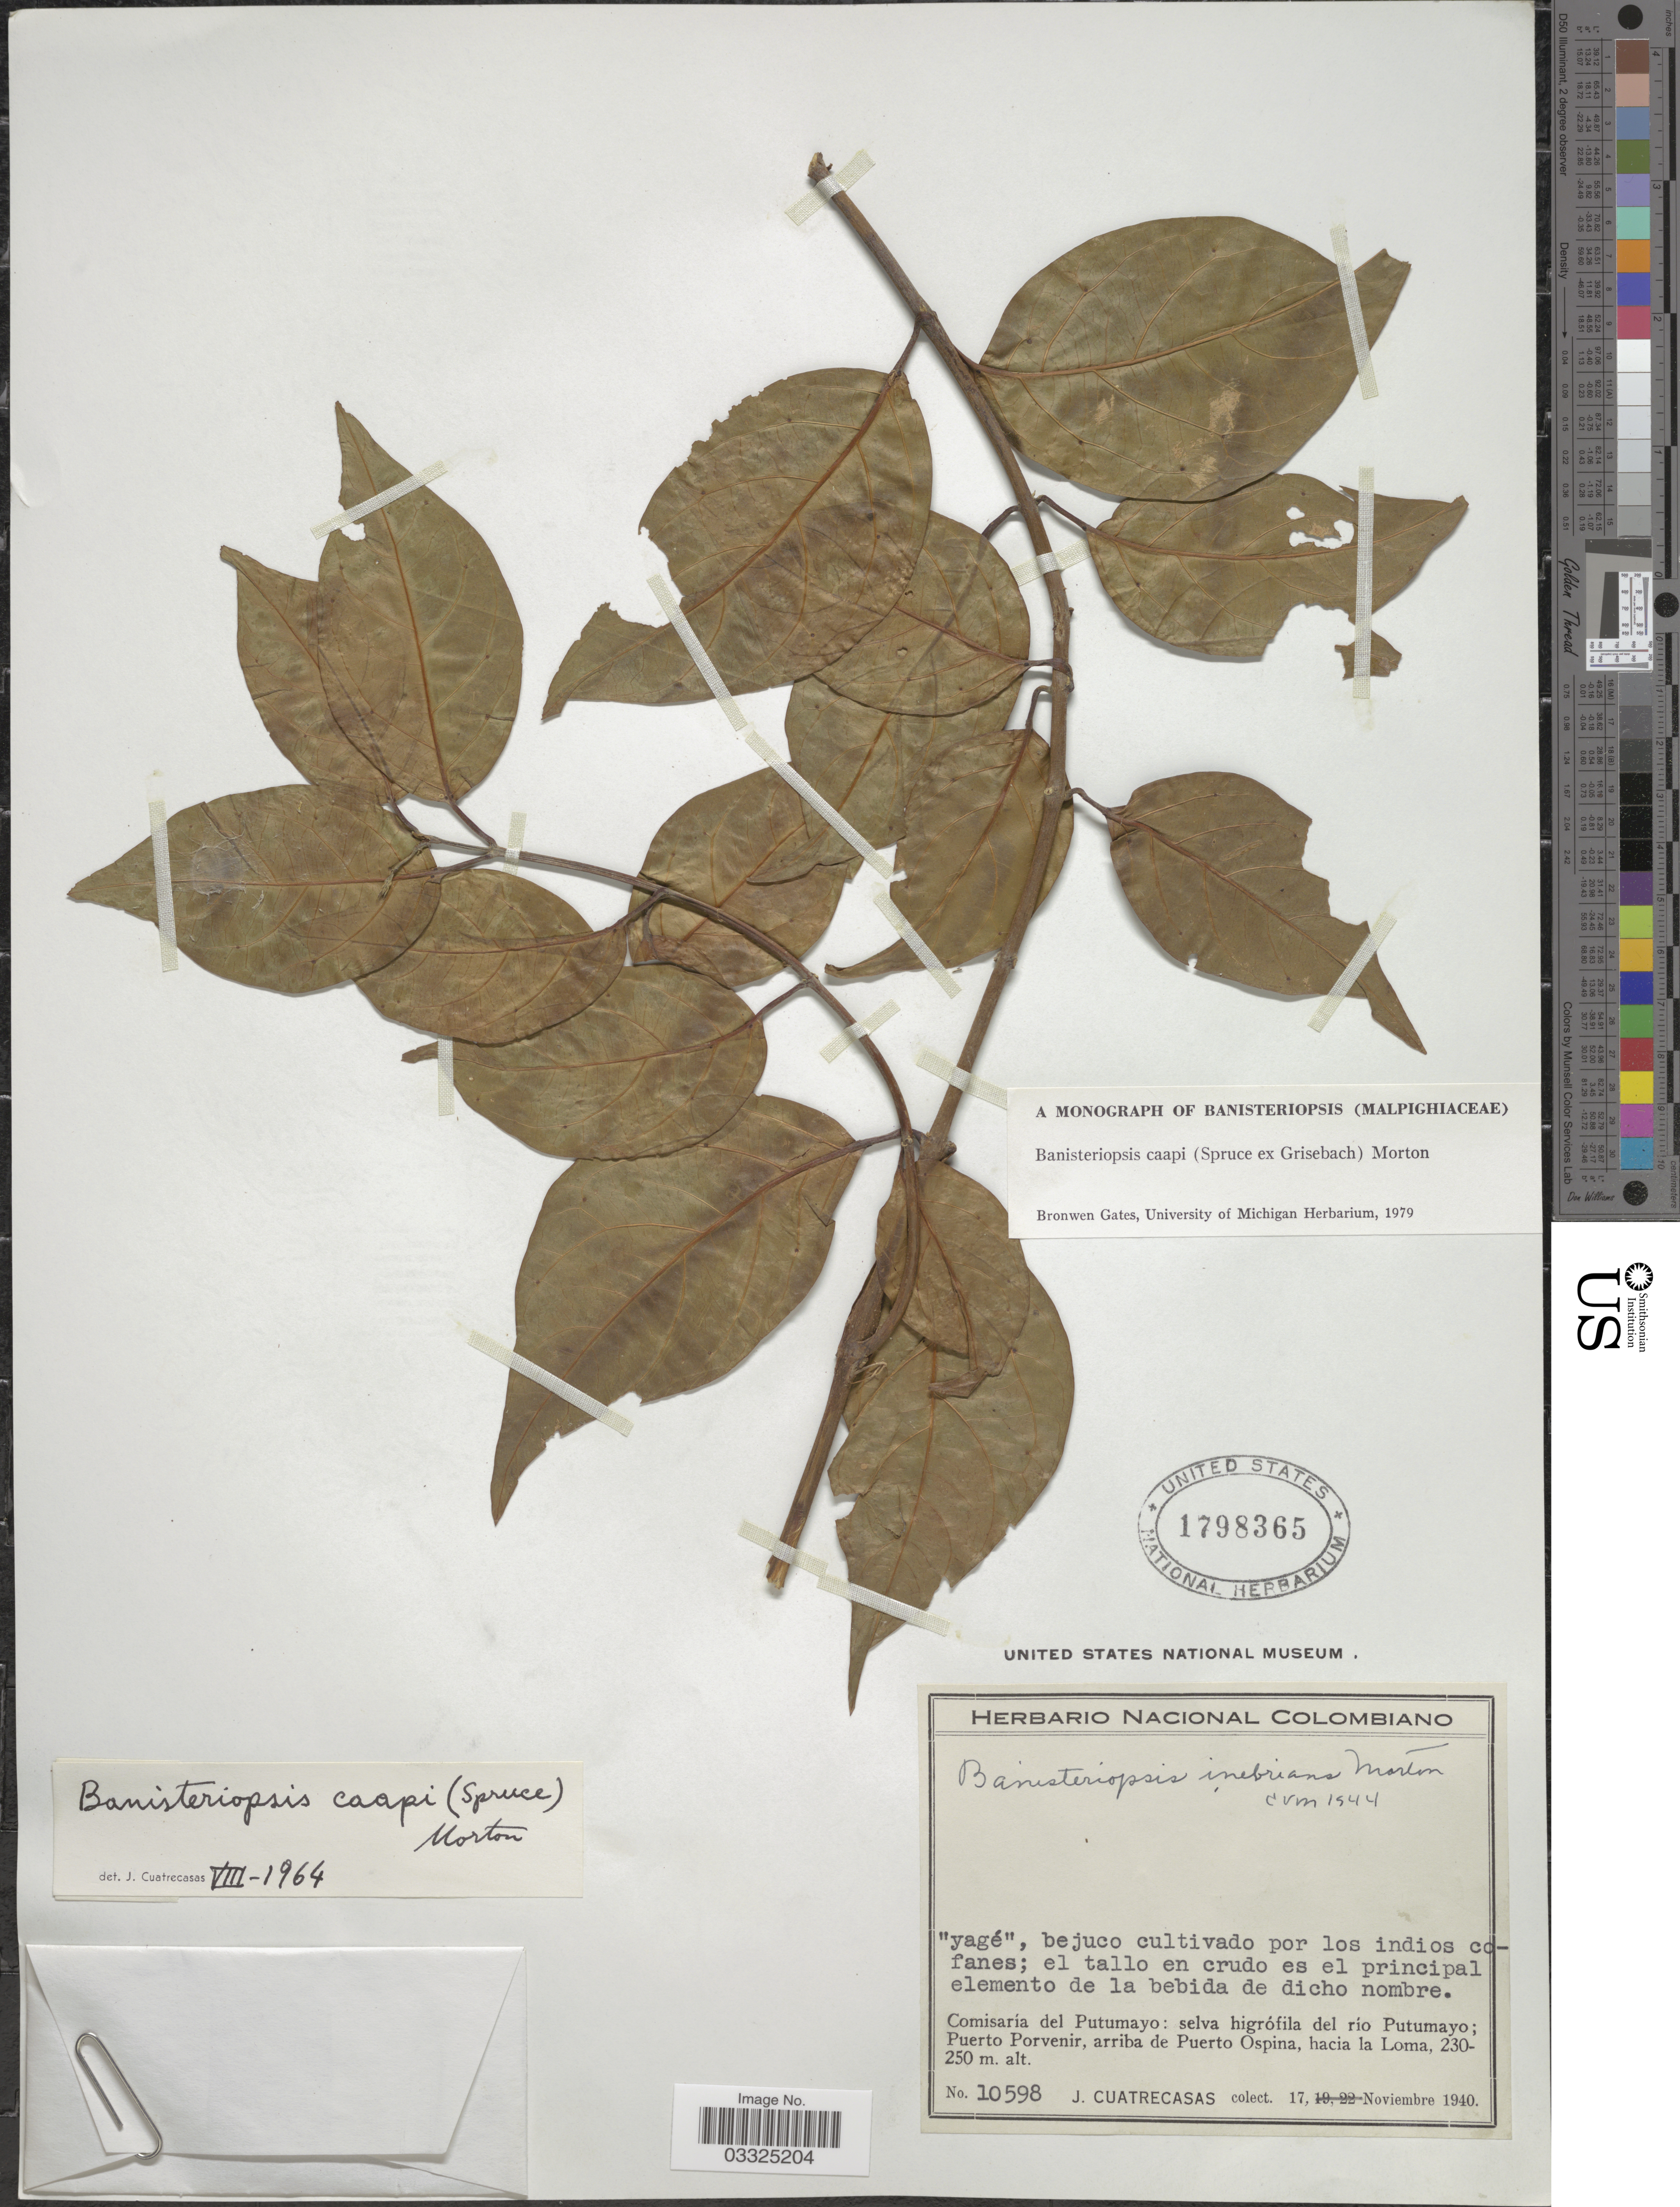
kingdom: Plantae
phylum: Tracheophyta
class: Magnoliopsida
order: Malpighiales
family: Malpighiaceae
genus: Banisteriopsis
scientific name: Banisteriopsis caapi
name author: (Spruce ex Griseb.) C.V. Morton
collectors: J. Cuatrecasas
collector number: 10598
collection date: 1940-11-17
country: Colombia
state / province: Putumayo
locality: Comisaría del Putumayo : selva higrófila del río Putumayo; Puerto Porvenir, arriba de Puerto Ospina, hacia la Loma.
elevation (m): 230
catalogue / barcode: US 1798365